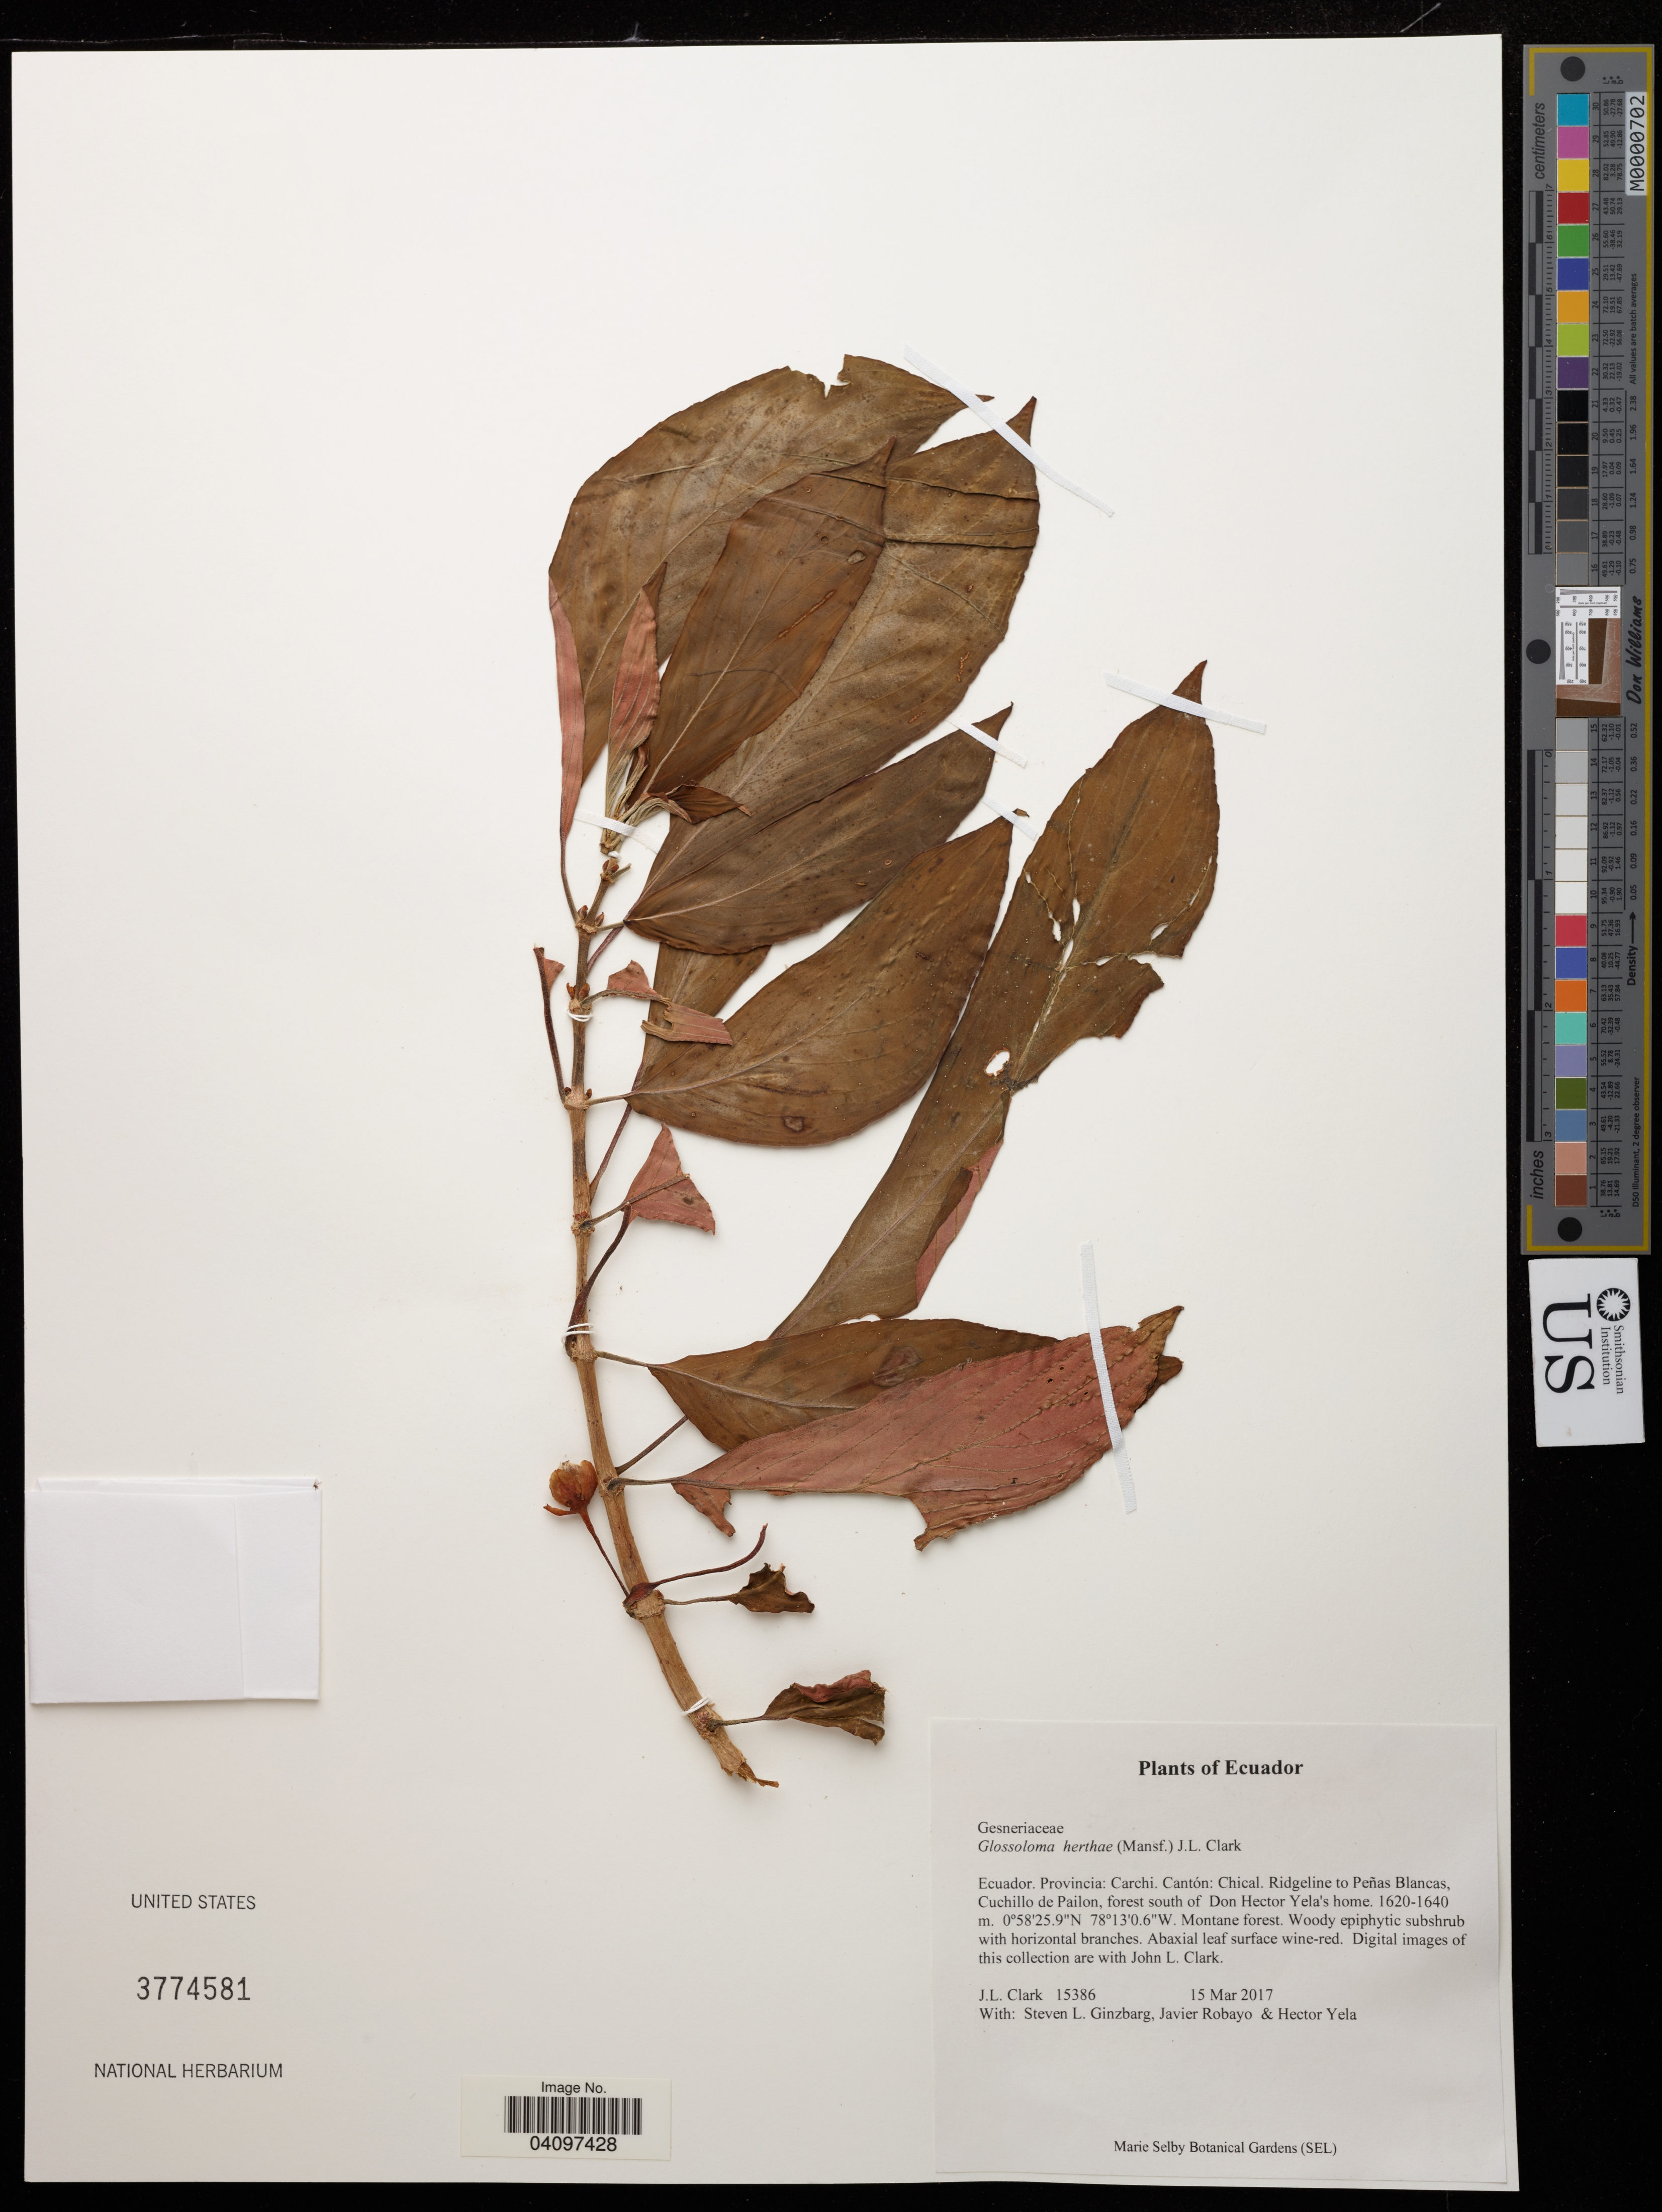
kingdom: Plantae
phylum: Tracheophyta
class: Magnoliopsida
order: Lamiales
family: Gesneriaceae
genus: Glossoloma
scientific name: Glossoloma herthae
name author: (Mansf.) J.L. Clark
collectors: J. Clark, S. Ginzbarg & J. Robayo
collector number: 15386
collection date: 2017-03-15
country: Ecuador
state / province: Carchi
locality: Cantón: Chical, Ridgeline to Peñas Blancas, Cuchillo de Pailon, forest south of Don Hector Yela's home.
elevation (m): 1620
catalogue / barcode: US 3774581